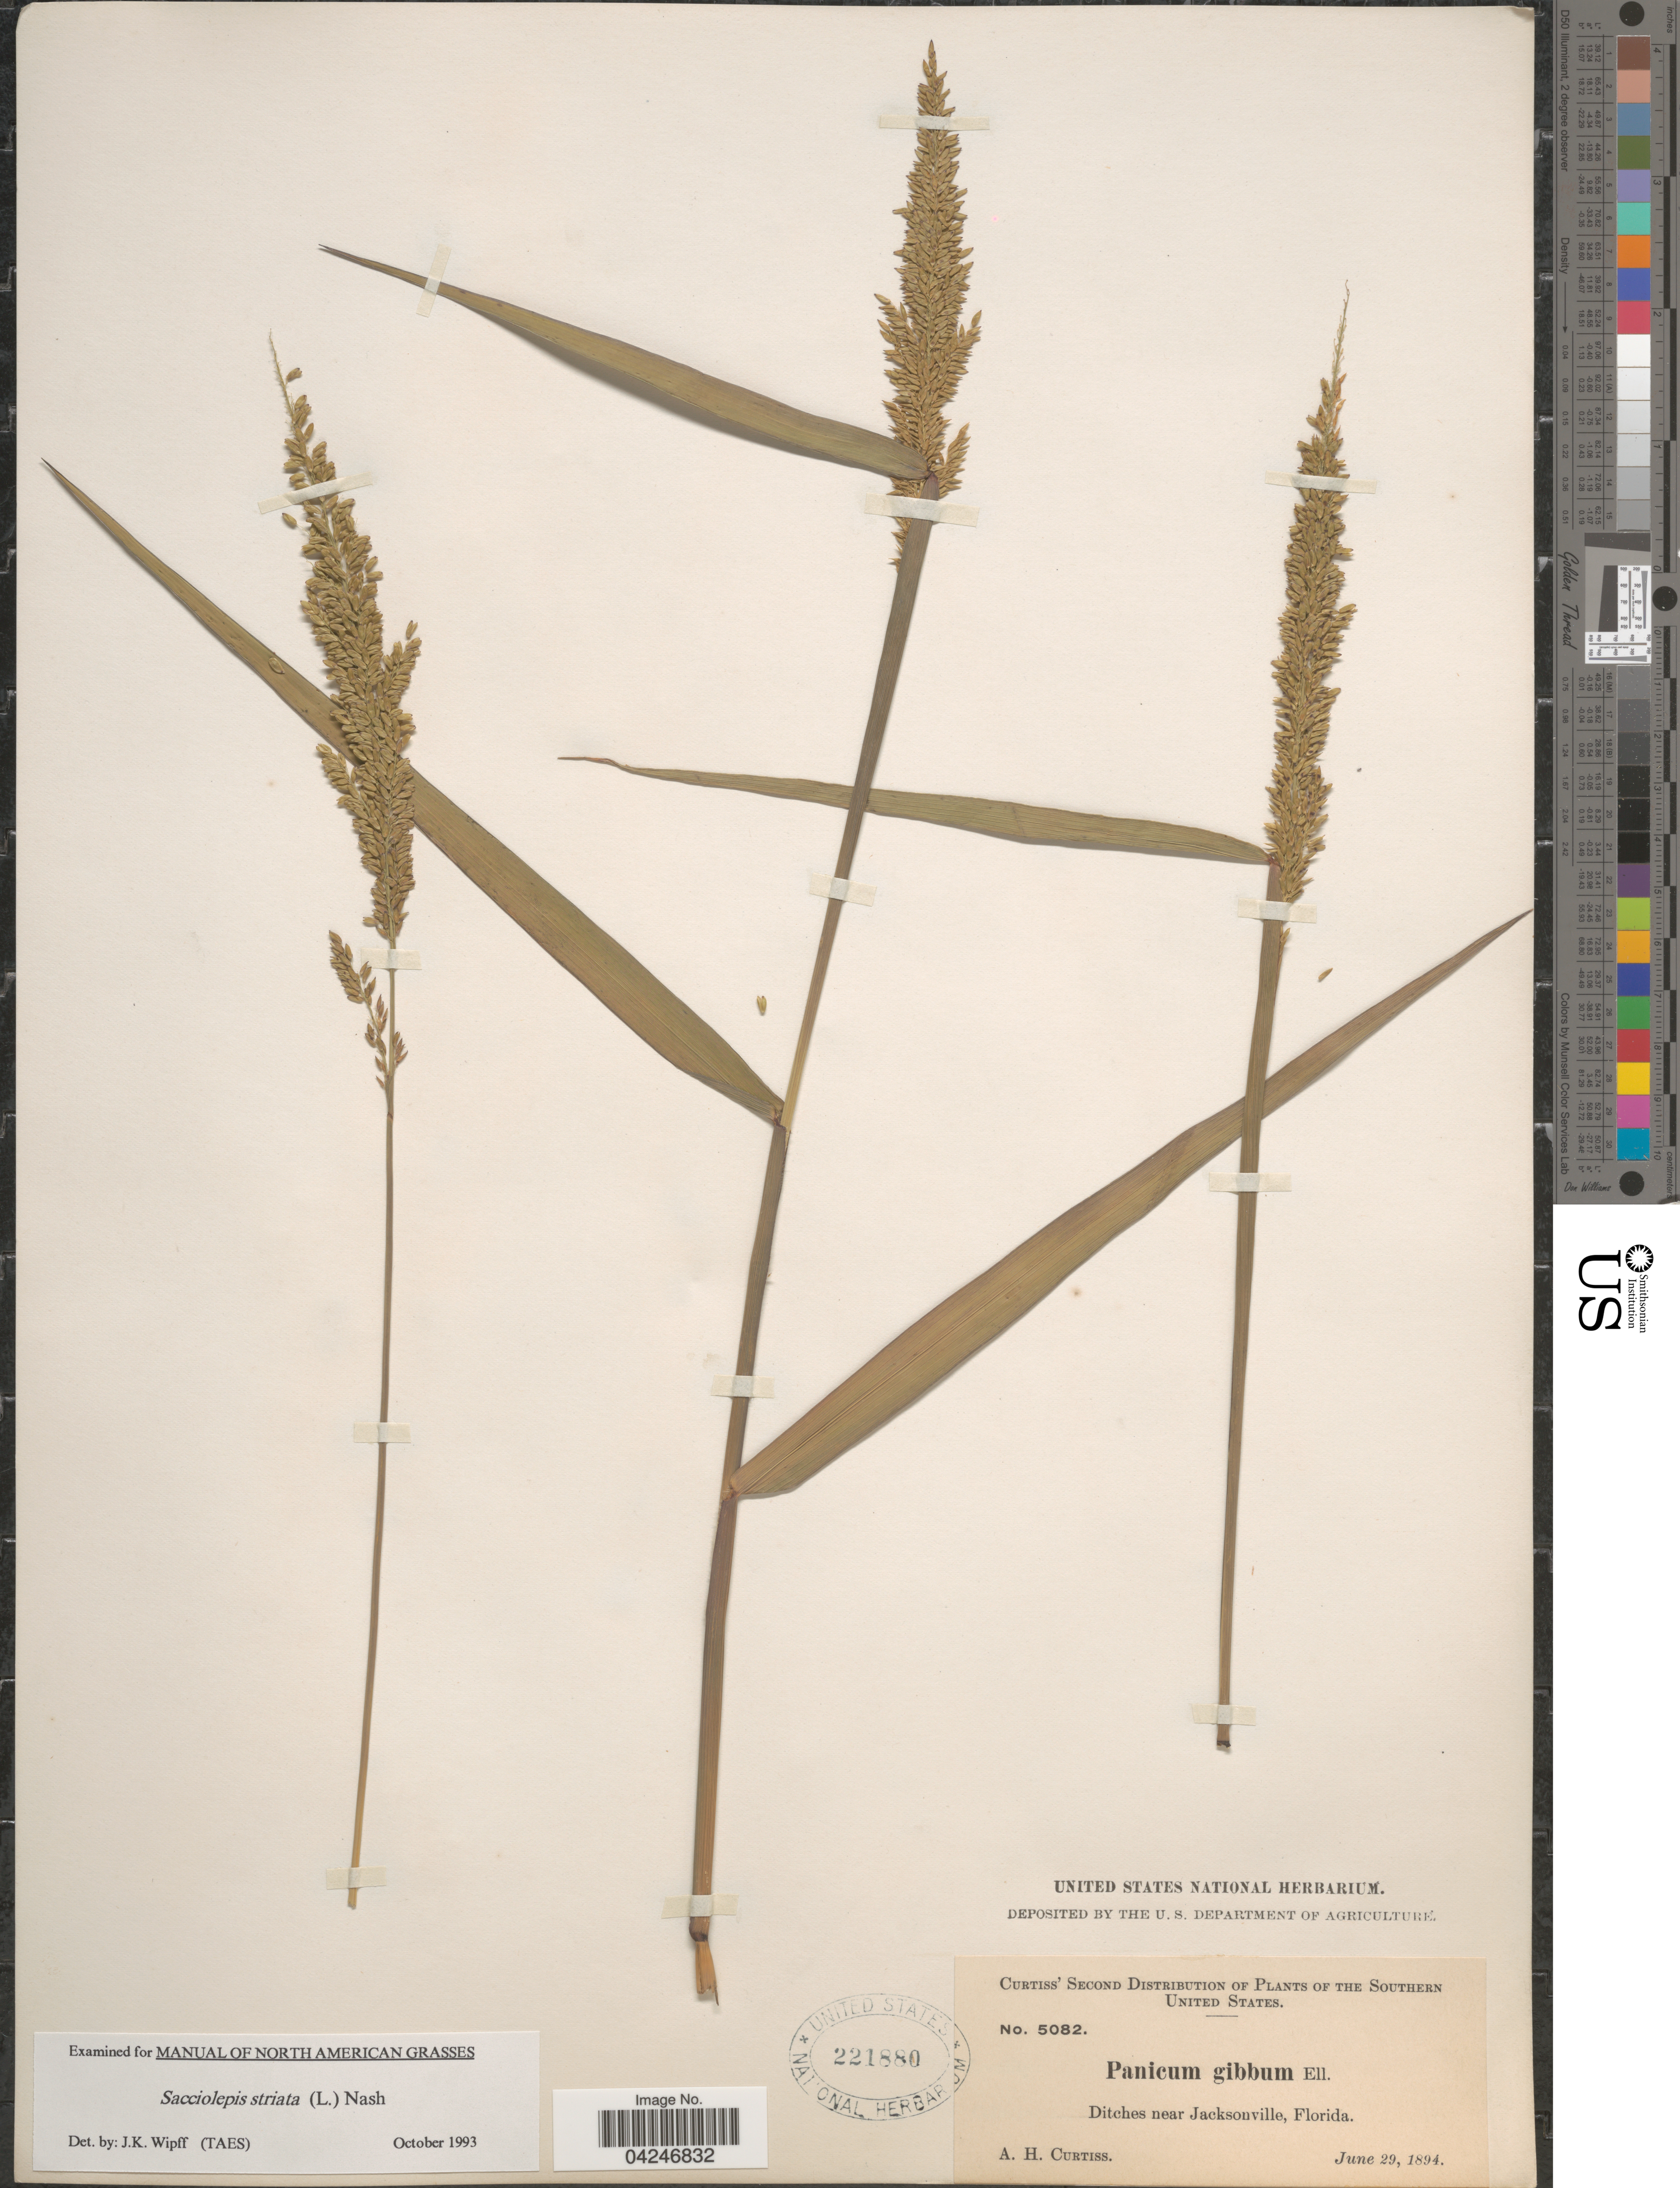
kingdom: Plantae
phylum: Tracheophyta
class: Liliopsida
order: Poales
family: Poaceae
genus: Sacciolepis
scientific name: Sacciolepis striata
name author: (L.) Nash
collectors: A. H. Curtiss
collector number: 5082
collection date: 1894-06-29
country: United States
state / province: Florida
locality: Ditches near Jacksonville.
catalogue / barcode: US 221880